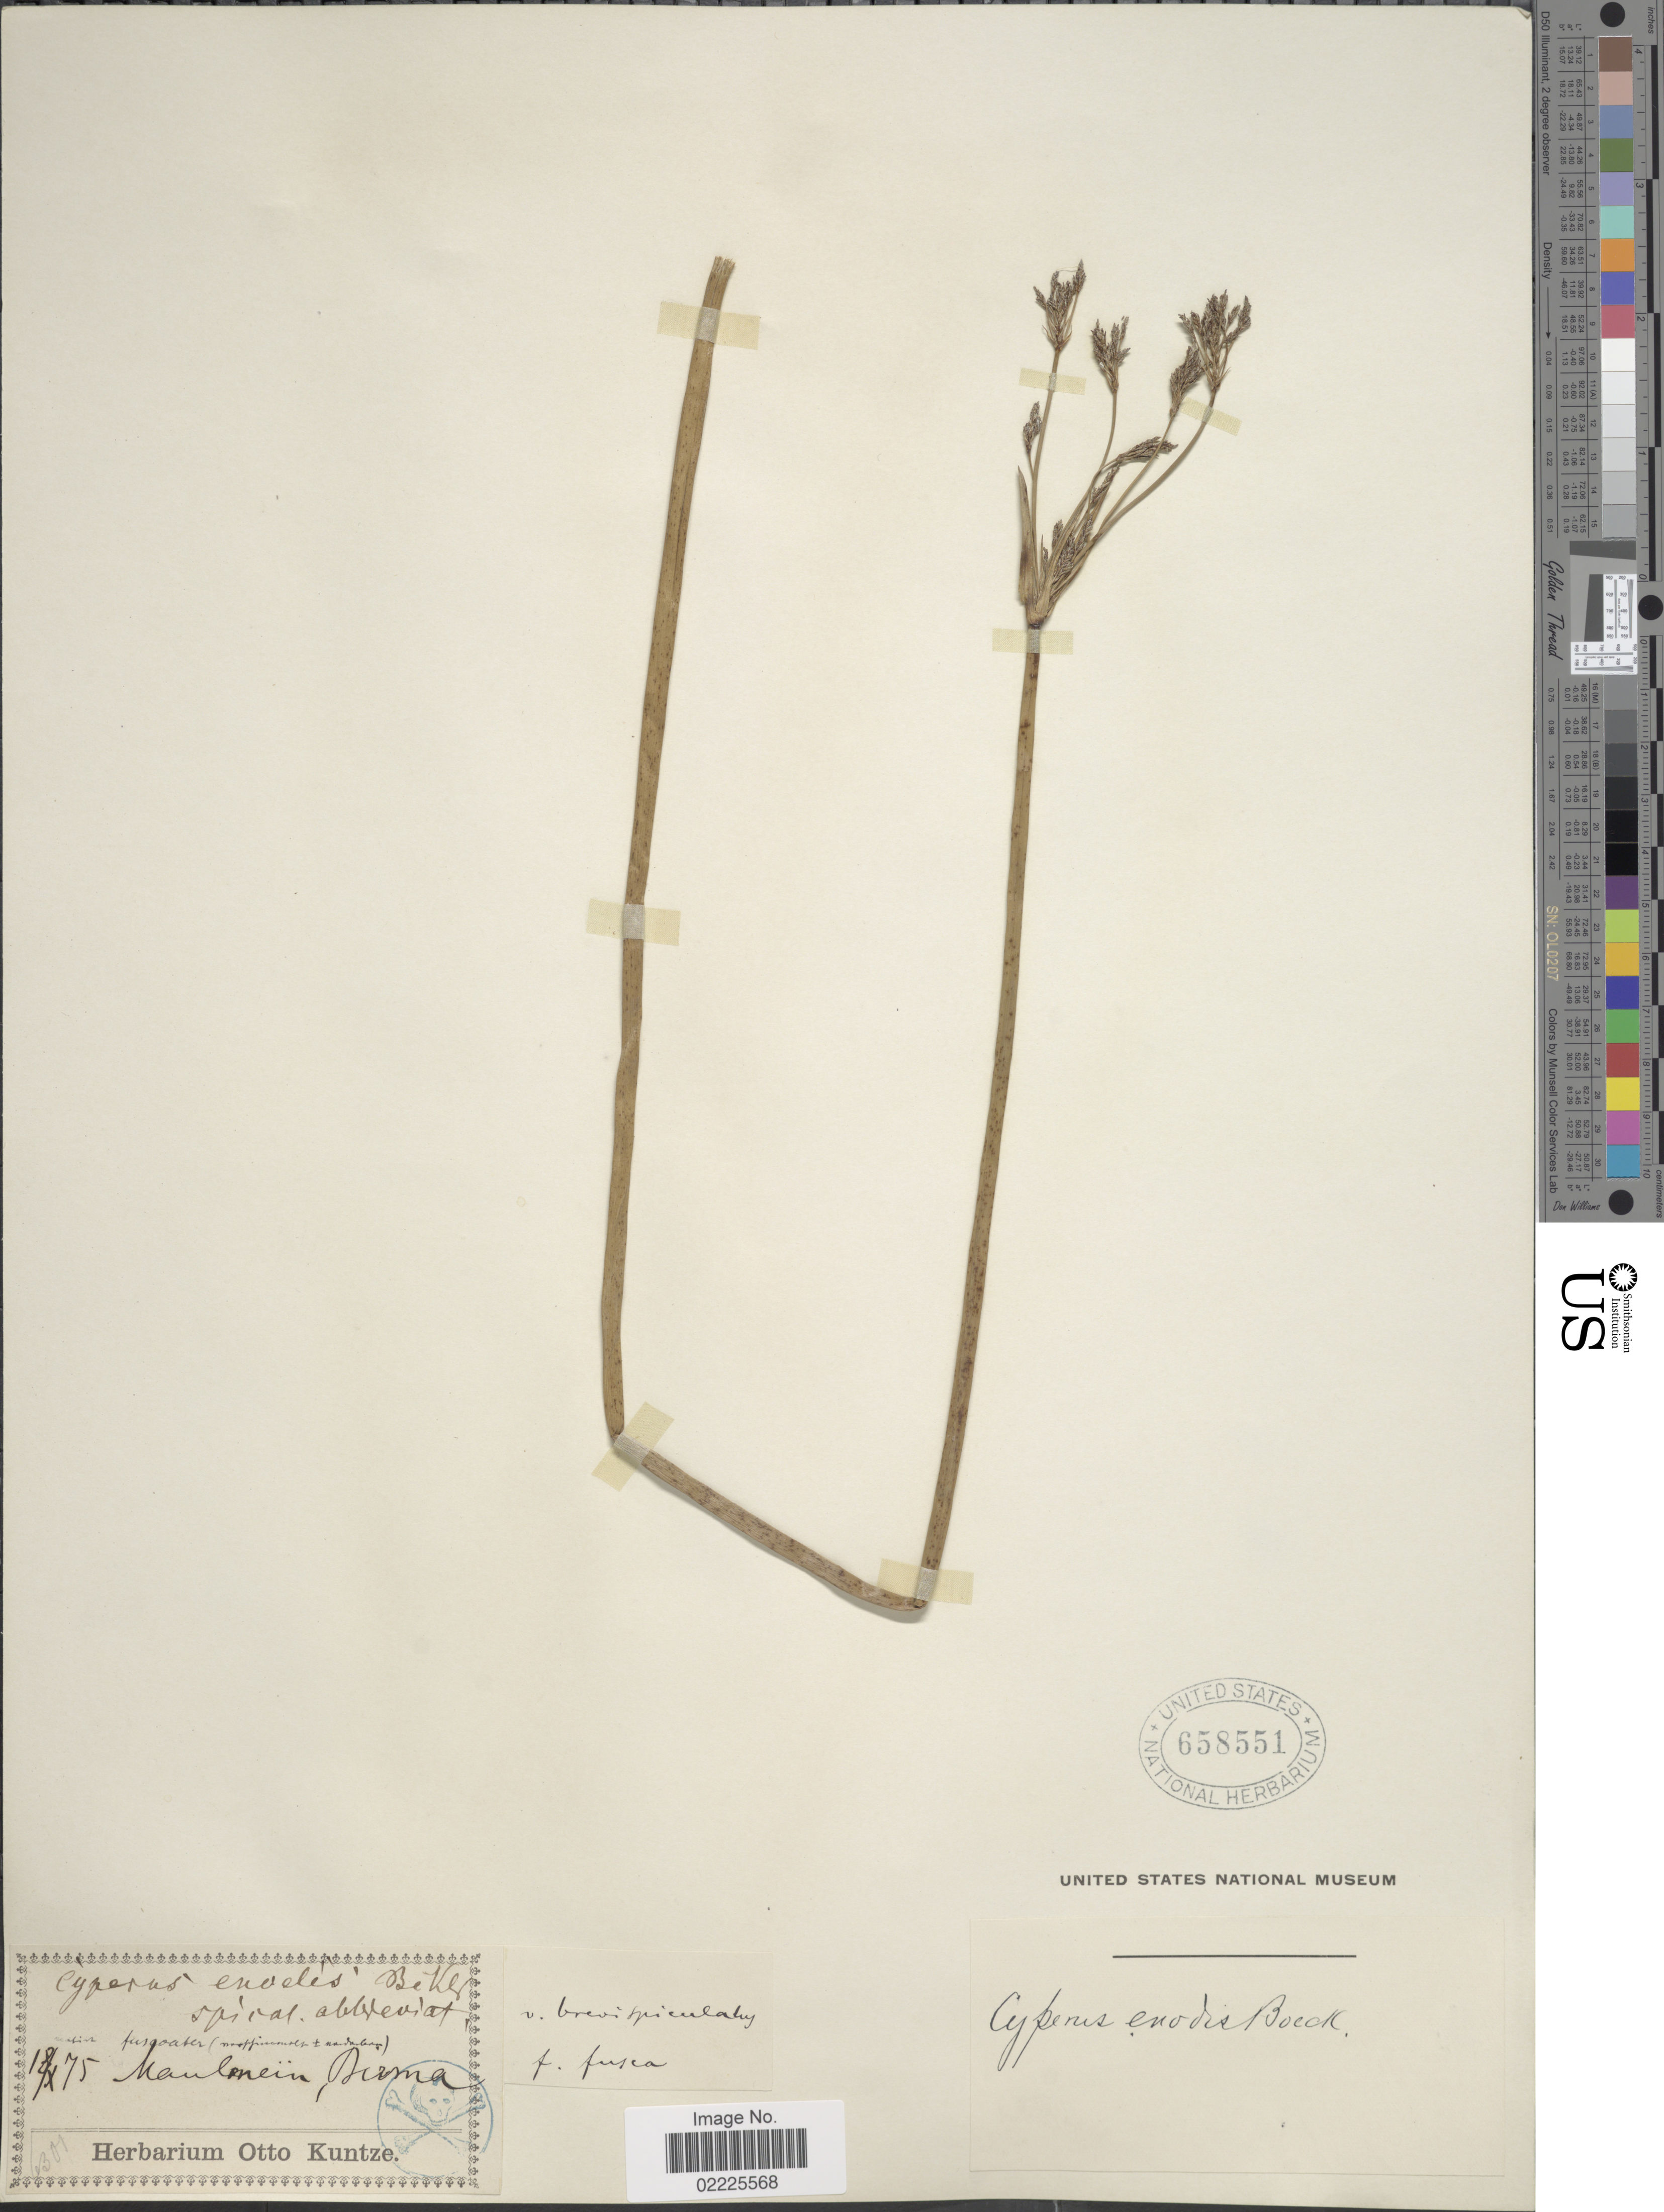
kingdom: Plantae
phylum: Tracheophyta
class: Liliopsida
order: Poales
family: Cyperaceae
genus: Cyperus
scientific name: Cyperus corymbosus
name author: Rottb.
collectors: ex herb. Otto Kuntze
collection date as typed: Transcribed d/m/y: 18/10/75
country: Myanmar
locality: Moulmein, Birma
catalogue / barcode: US 658551